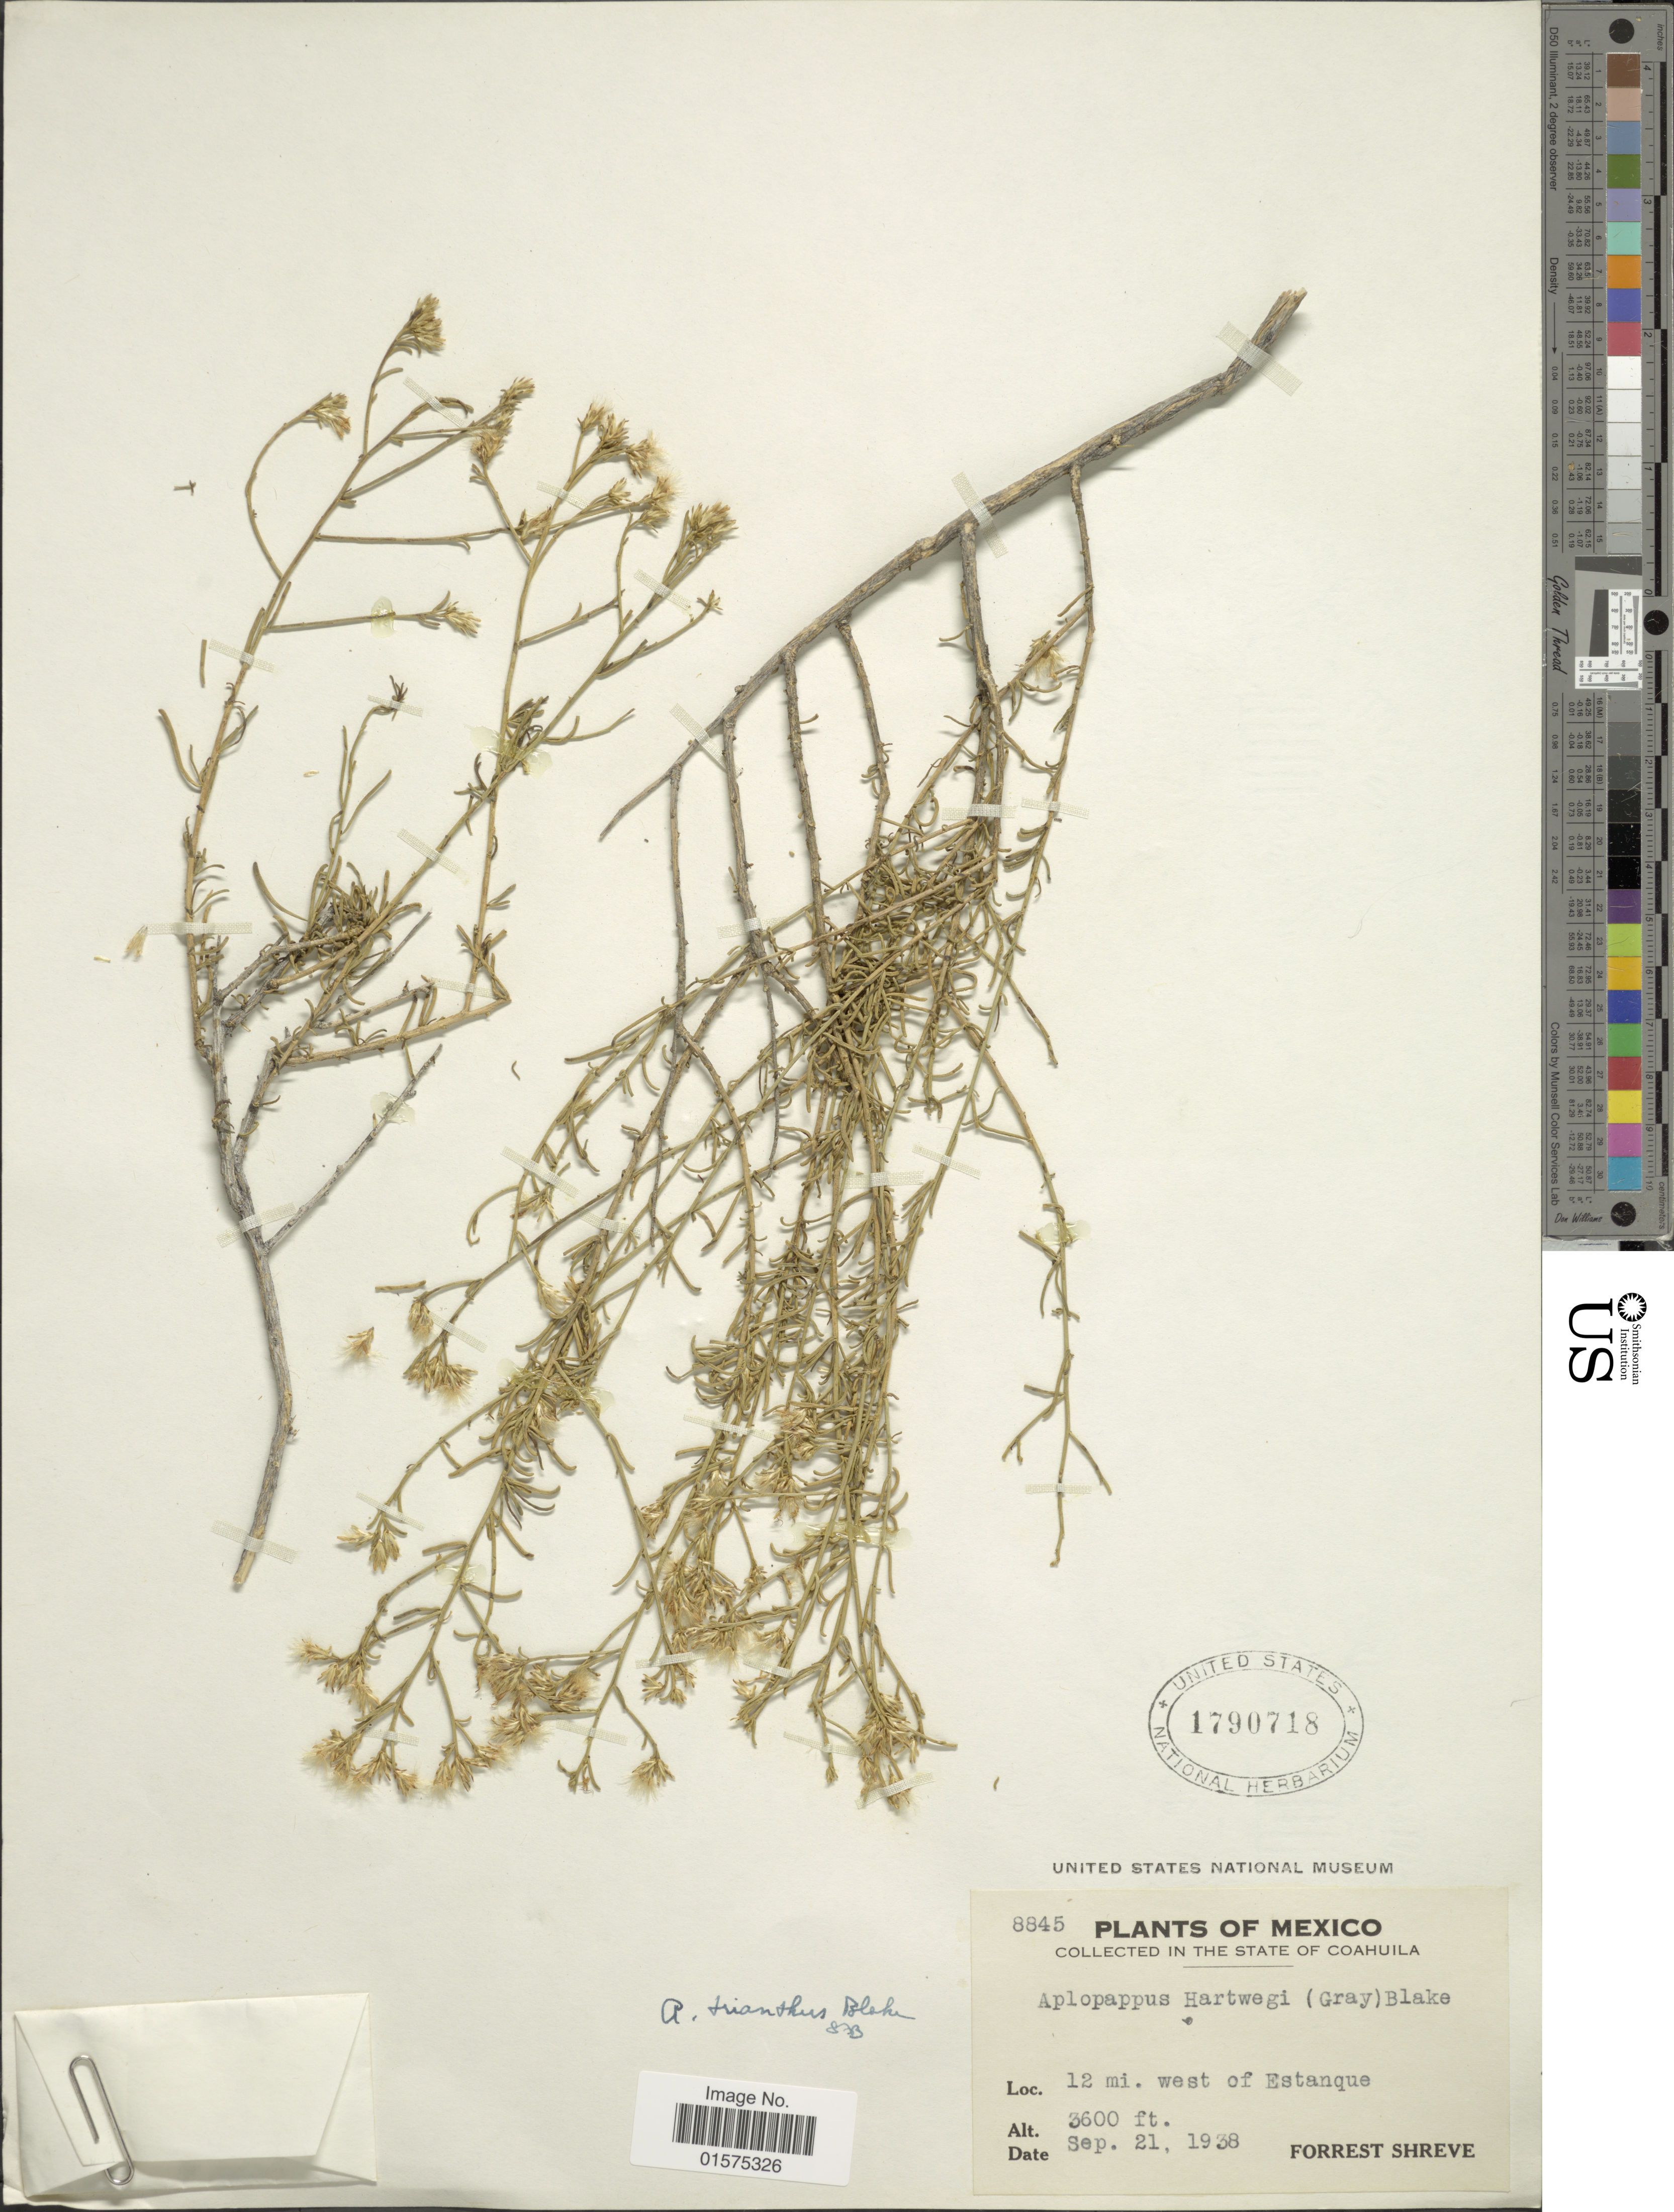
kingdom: Plantae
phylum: Tracheophyta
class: Magnoliopsida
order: Asterales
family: Asteraceae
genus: Xylothamia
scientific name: Xylothamia triantha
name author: (S.F. Blake) G.L. Nesom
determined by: Urbatsch, Lowell E., Curator (LSU), Louisiana State University (UNITED STATES)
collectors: F. Shreve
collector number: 8845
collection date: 1938-09-21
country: Mexico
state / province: Coahuila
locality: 12 mi. west of Estanque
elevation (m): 1097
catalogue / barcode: US 1790718